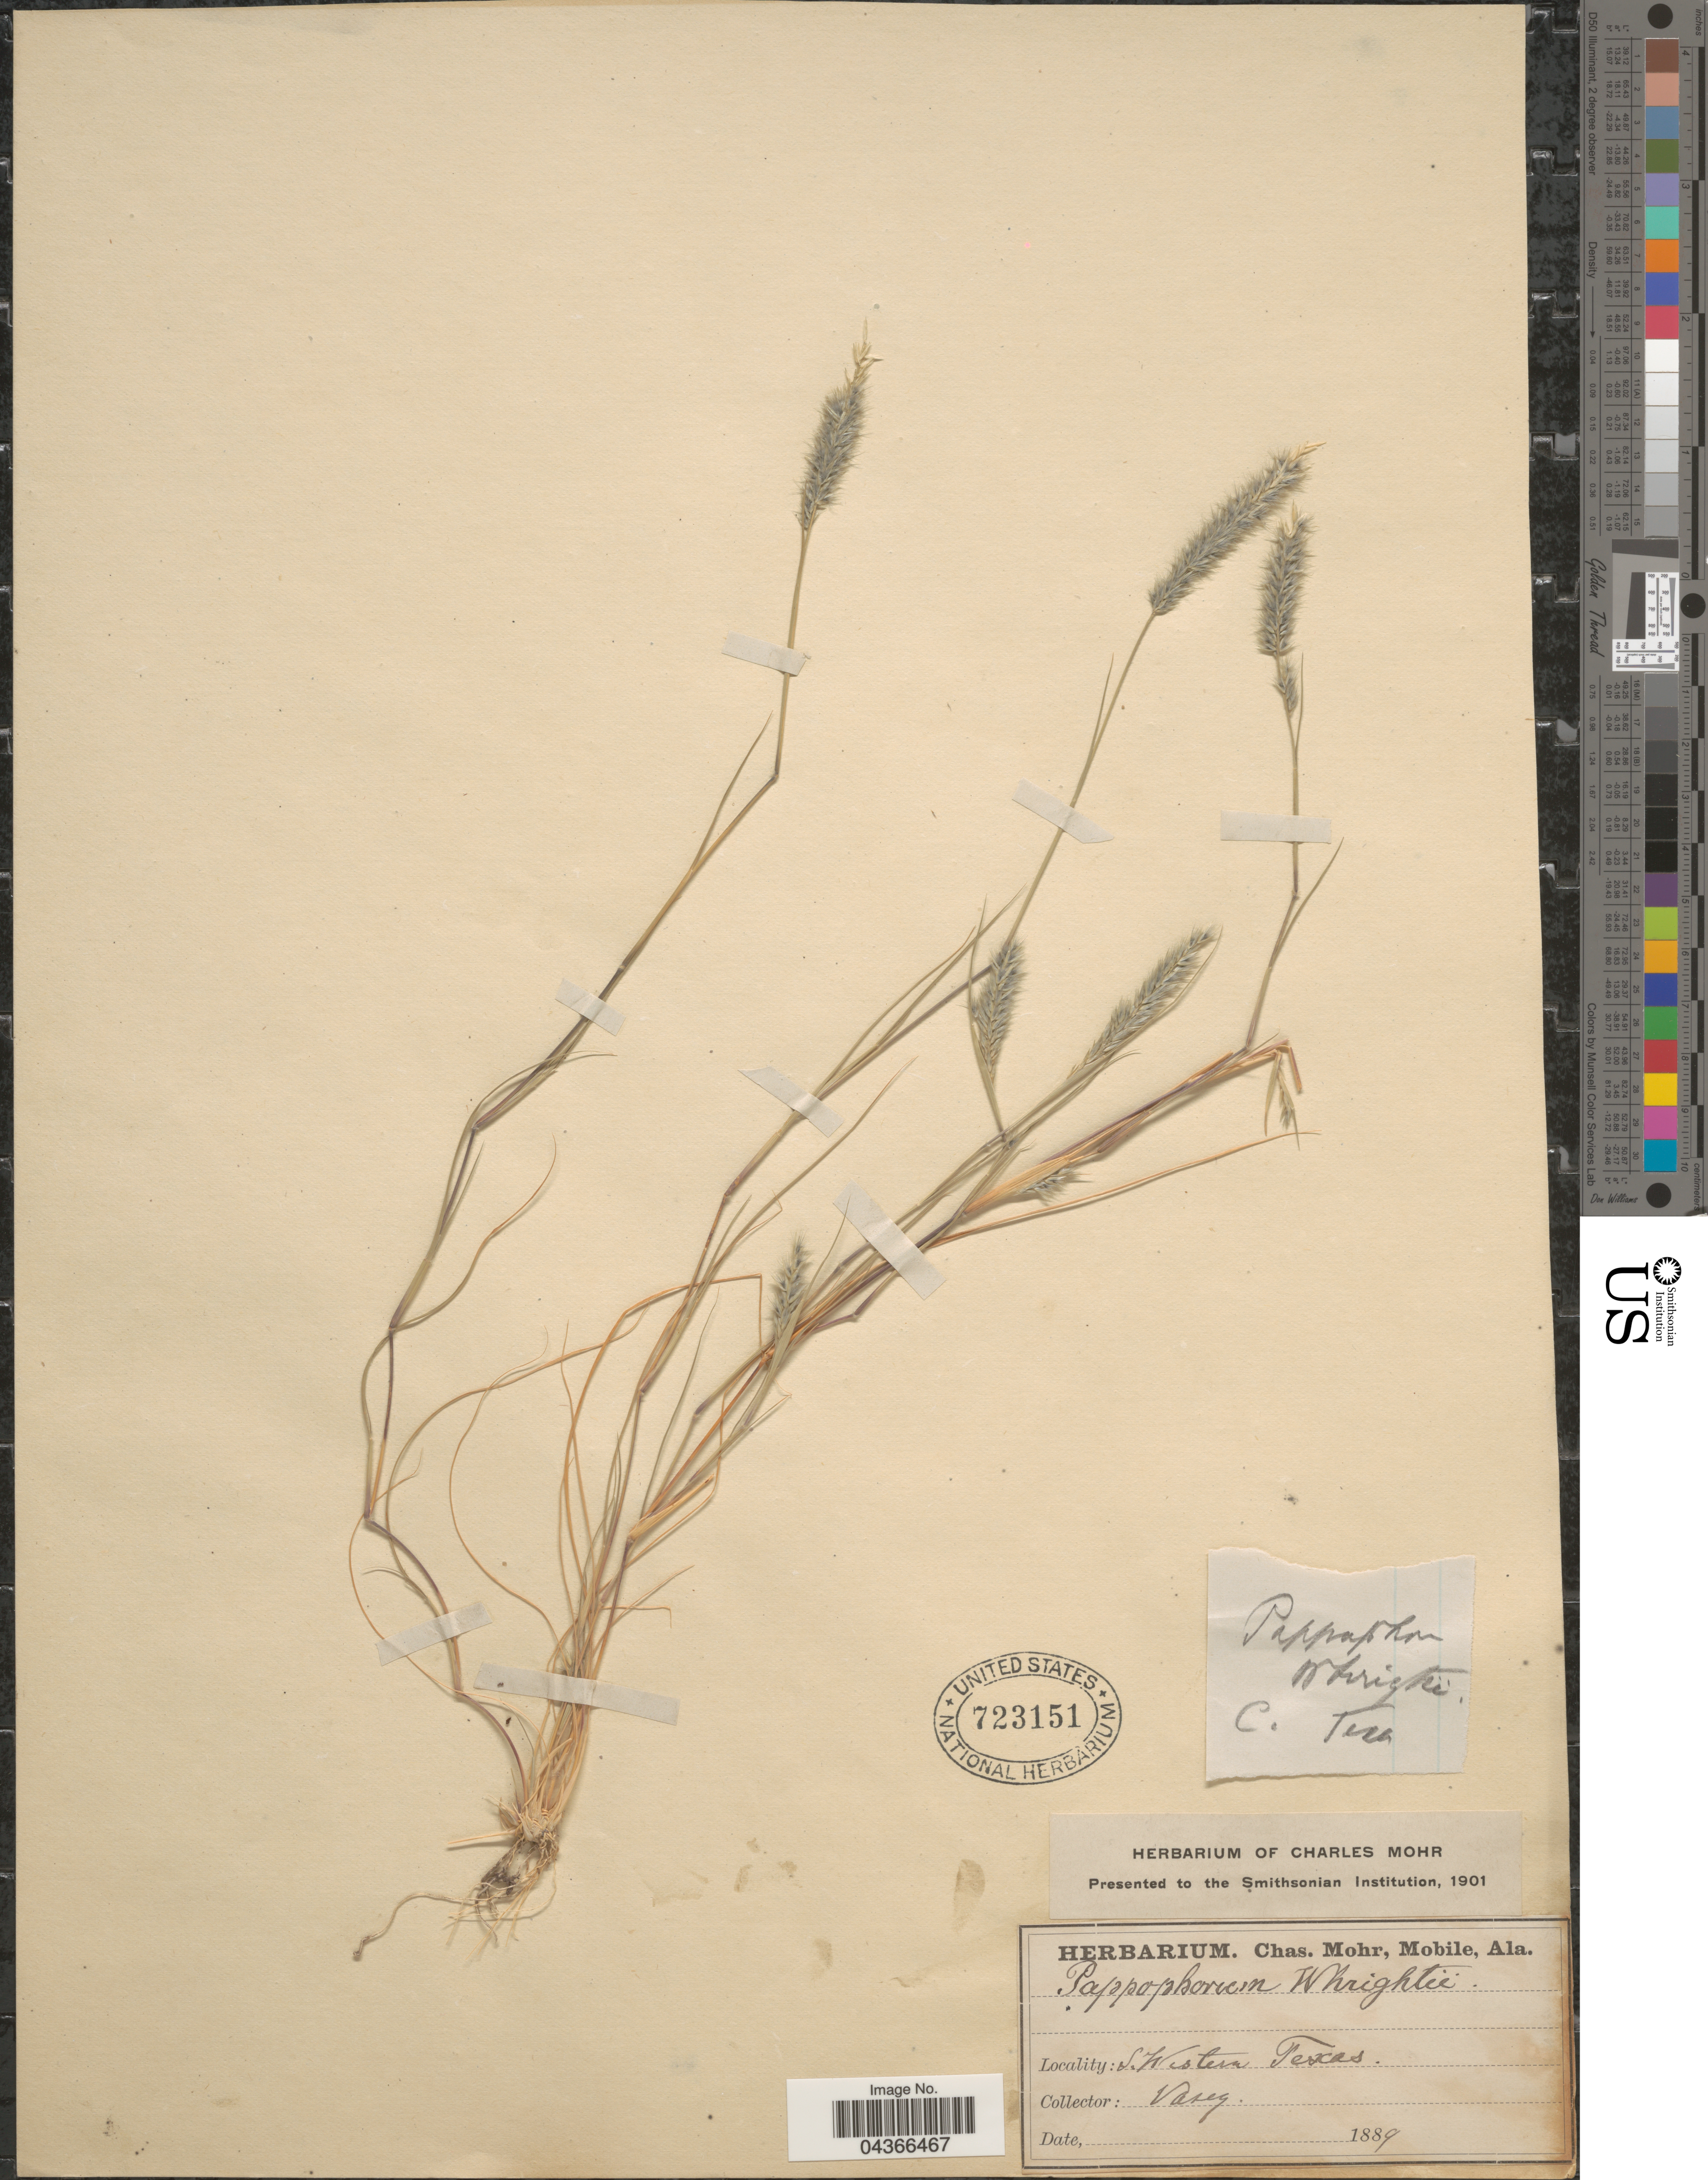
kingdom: Plantae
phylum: Tracheophyta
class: Liliopsida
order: Poales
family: Poaceae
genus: Enneapogon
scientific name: Enneapogon desvauxii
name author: P. Beauv.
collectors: Vasey, --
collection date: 1889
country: United States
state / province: Texas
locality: S. Western Texas.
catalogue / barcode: US 723151